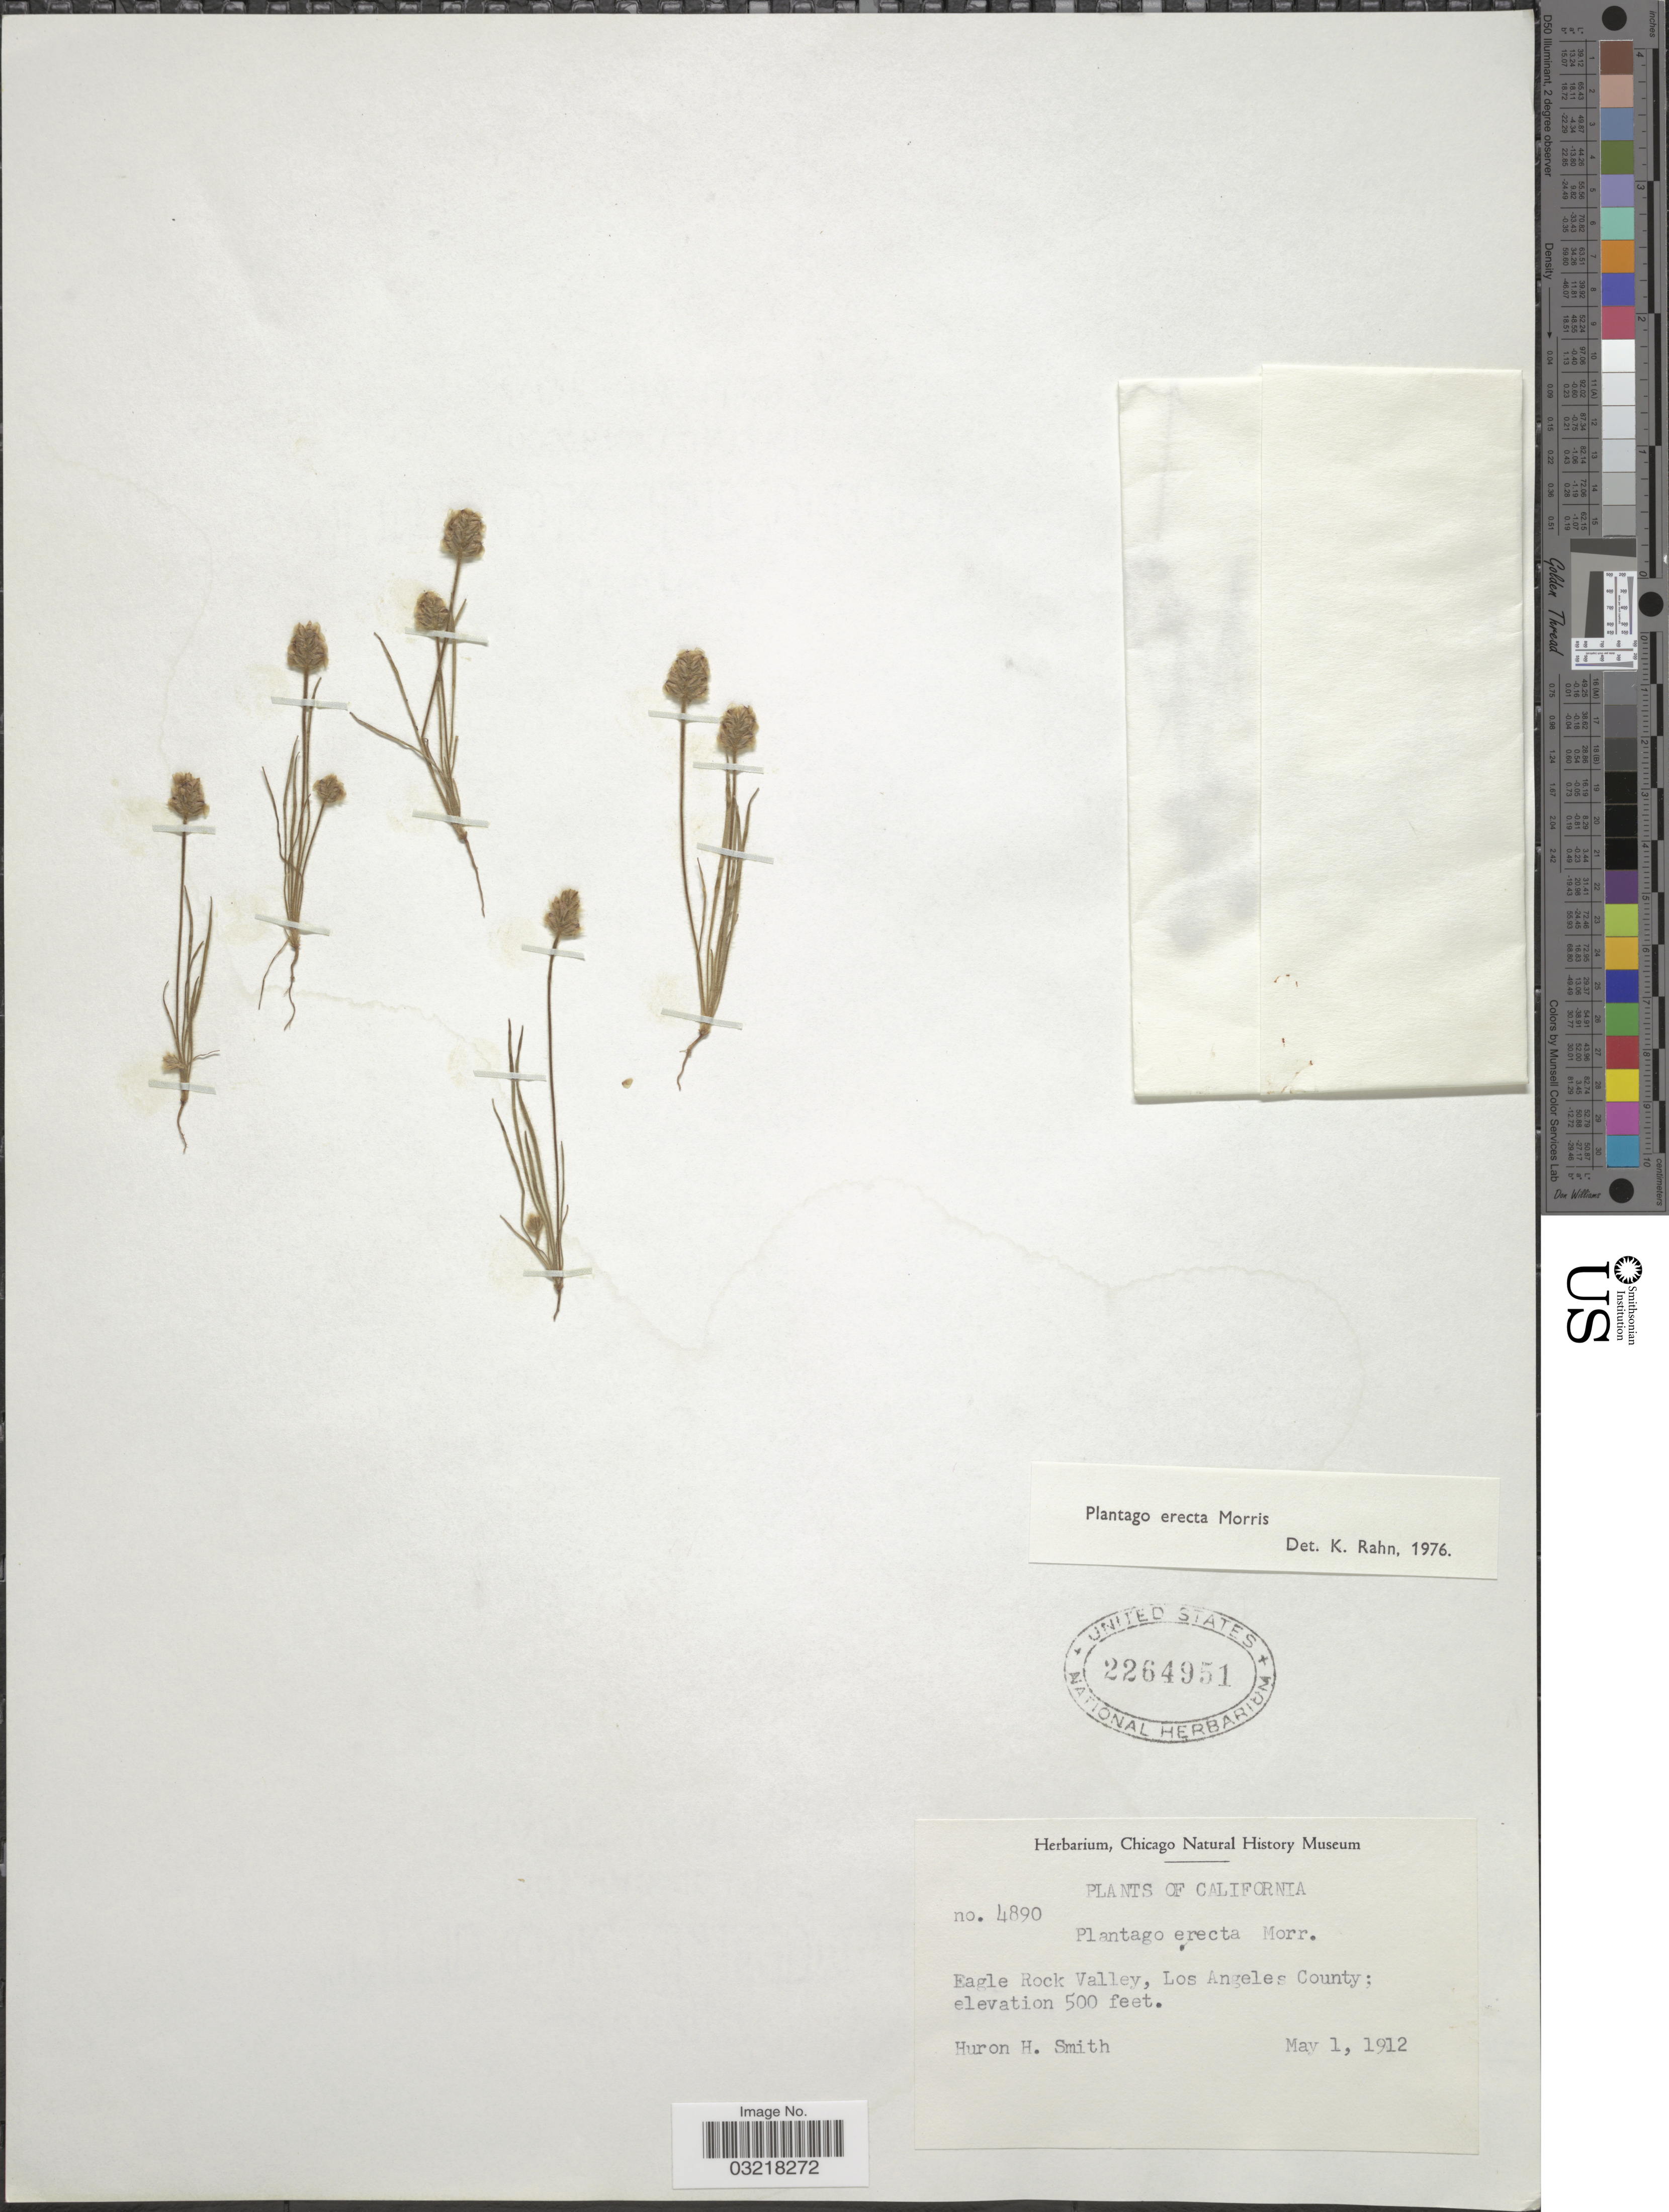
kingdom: Plantae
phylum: Tracheophyta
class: Magnoliopsida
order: Lamiales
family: Plantaginaceae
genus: Plantago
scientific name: Plantago erecta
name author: Morris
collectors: Huron H. Smith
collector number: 4890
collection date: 1912-05-01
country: United States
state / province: California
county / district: Los Angeles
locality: Eagle Rock Valley, Los Angeles County.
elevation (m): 152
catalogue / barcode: US 2264951